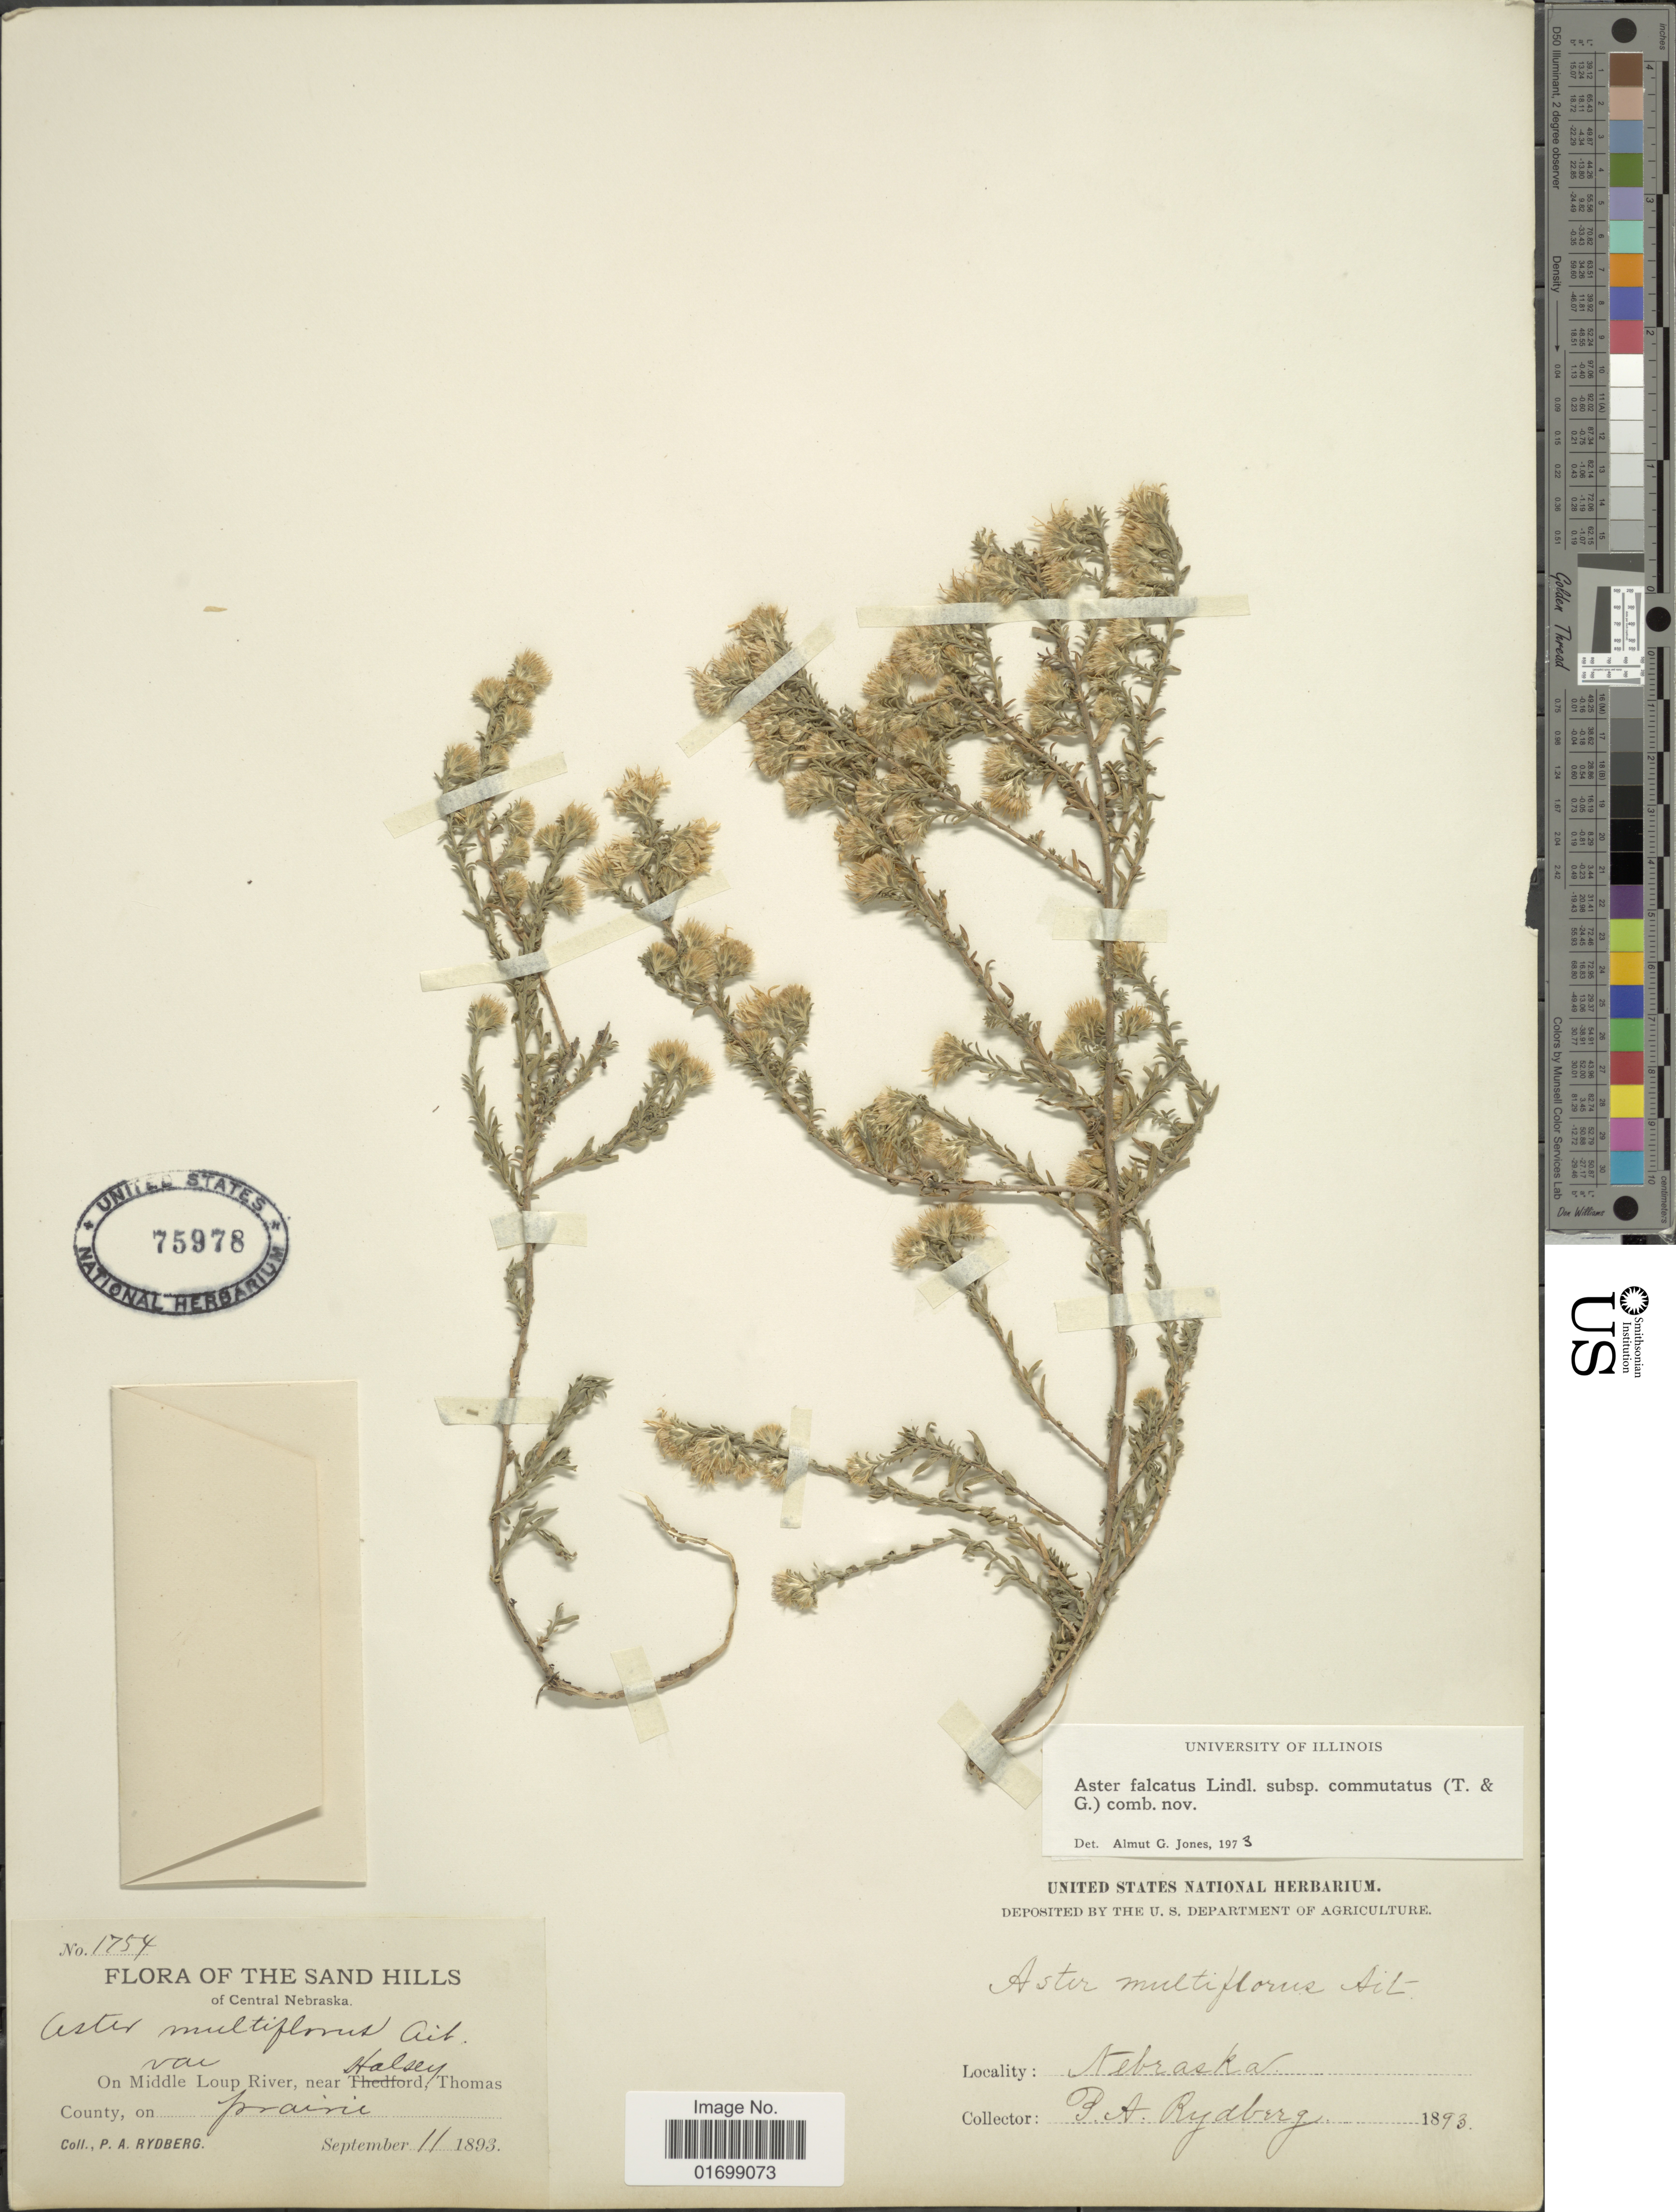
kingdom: Plantae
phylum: Tracheophyta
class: Magnoliopsida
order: Asterales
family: Asteraceae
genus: Symphyotrichum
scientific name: Symphyotrichum falcatum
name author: (Lindl. ex Lindl.) G.L. Nesom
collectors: P. A. Rydberg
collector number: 1754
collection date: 1893-09-11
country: United States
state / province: Nebraska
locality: The Sand Hills of Central Nebraska, on Middle Loup River, near Halsey, Thomas County, on prairie.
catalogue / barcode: US 75978